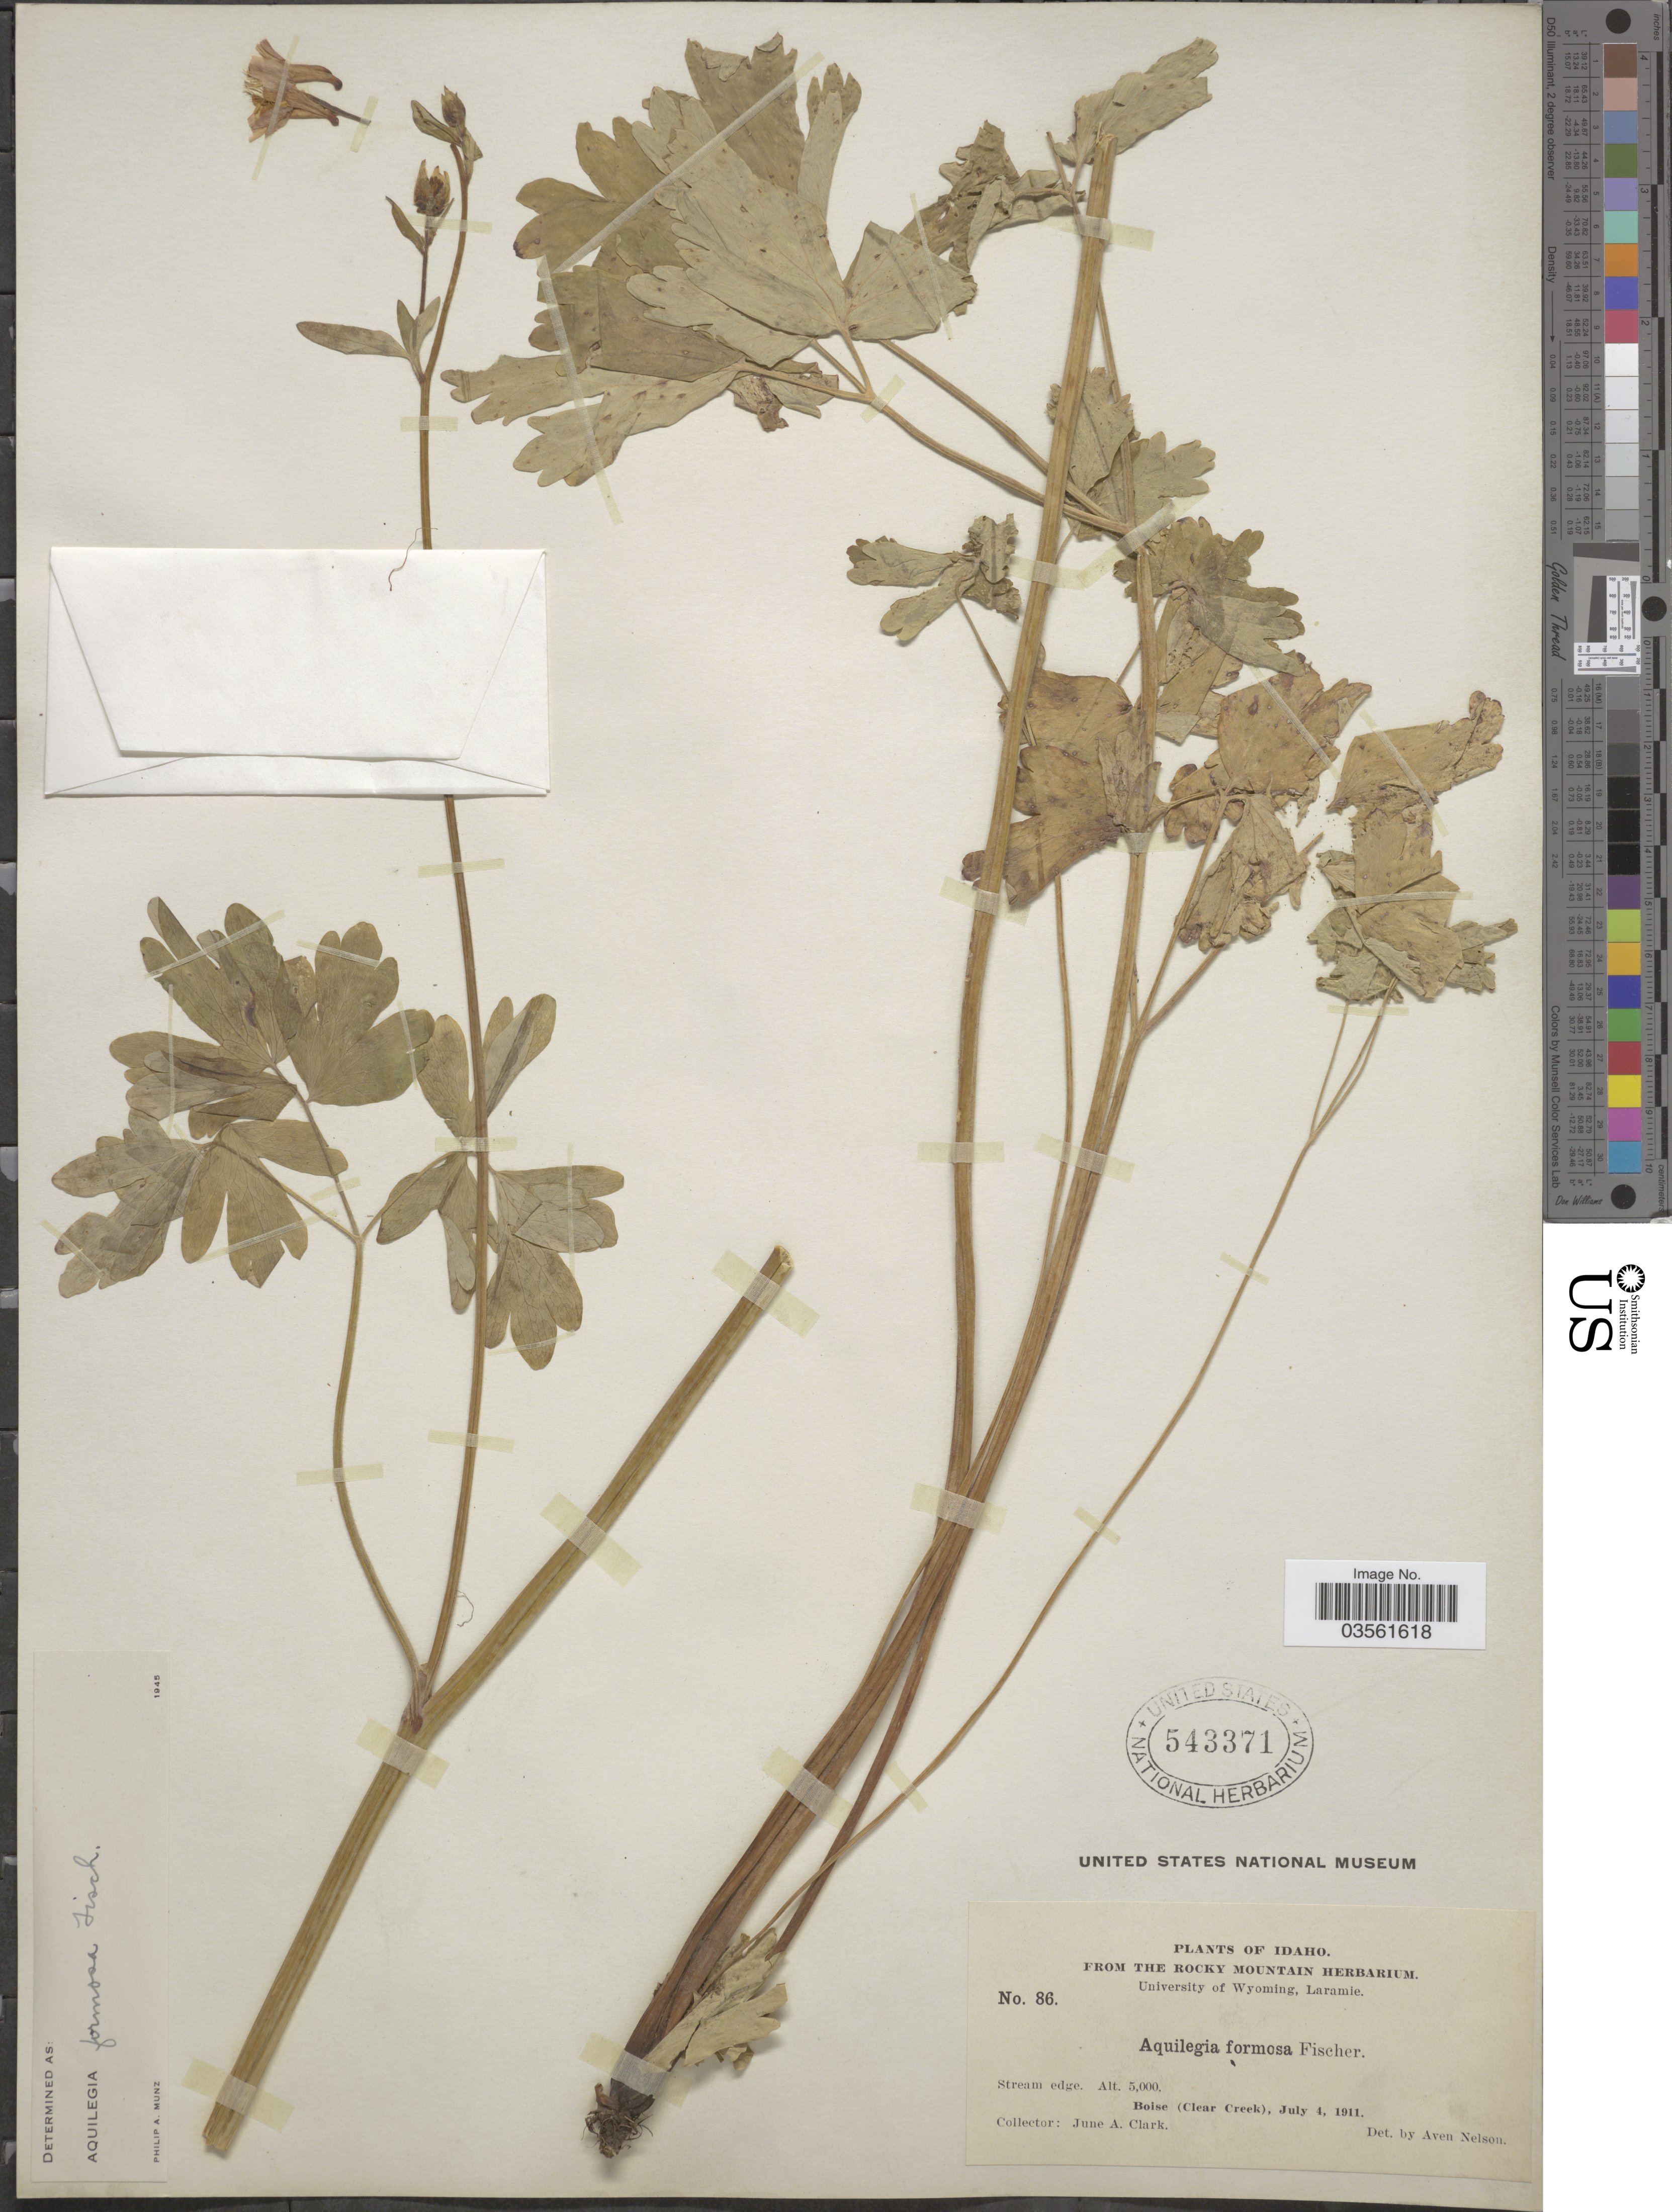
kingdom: Plantae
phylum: Tracheophyta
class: Magnoliopsida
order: Ranunculales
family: Ranunculaceae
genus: Aquilegia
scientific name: Aquilegia formosa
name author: Fisch. ex DC.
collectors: J. A. Clark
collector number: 86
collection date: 1911-07-04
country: United States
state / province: Idaho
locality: Stream edge. Boise (Clear Creek).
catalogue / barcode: US 543371